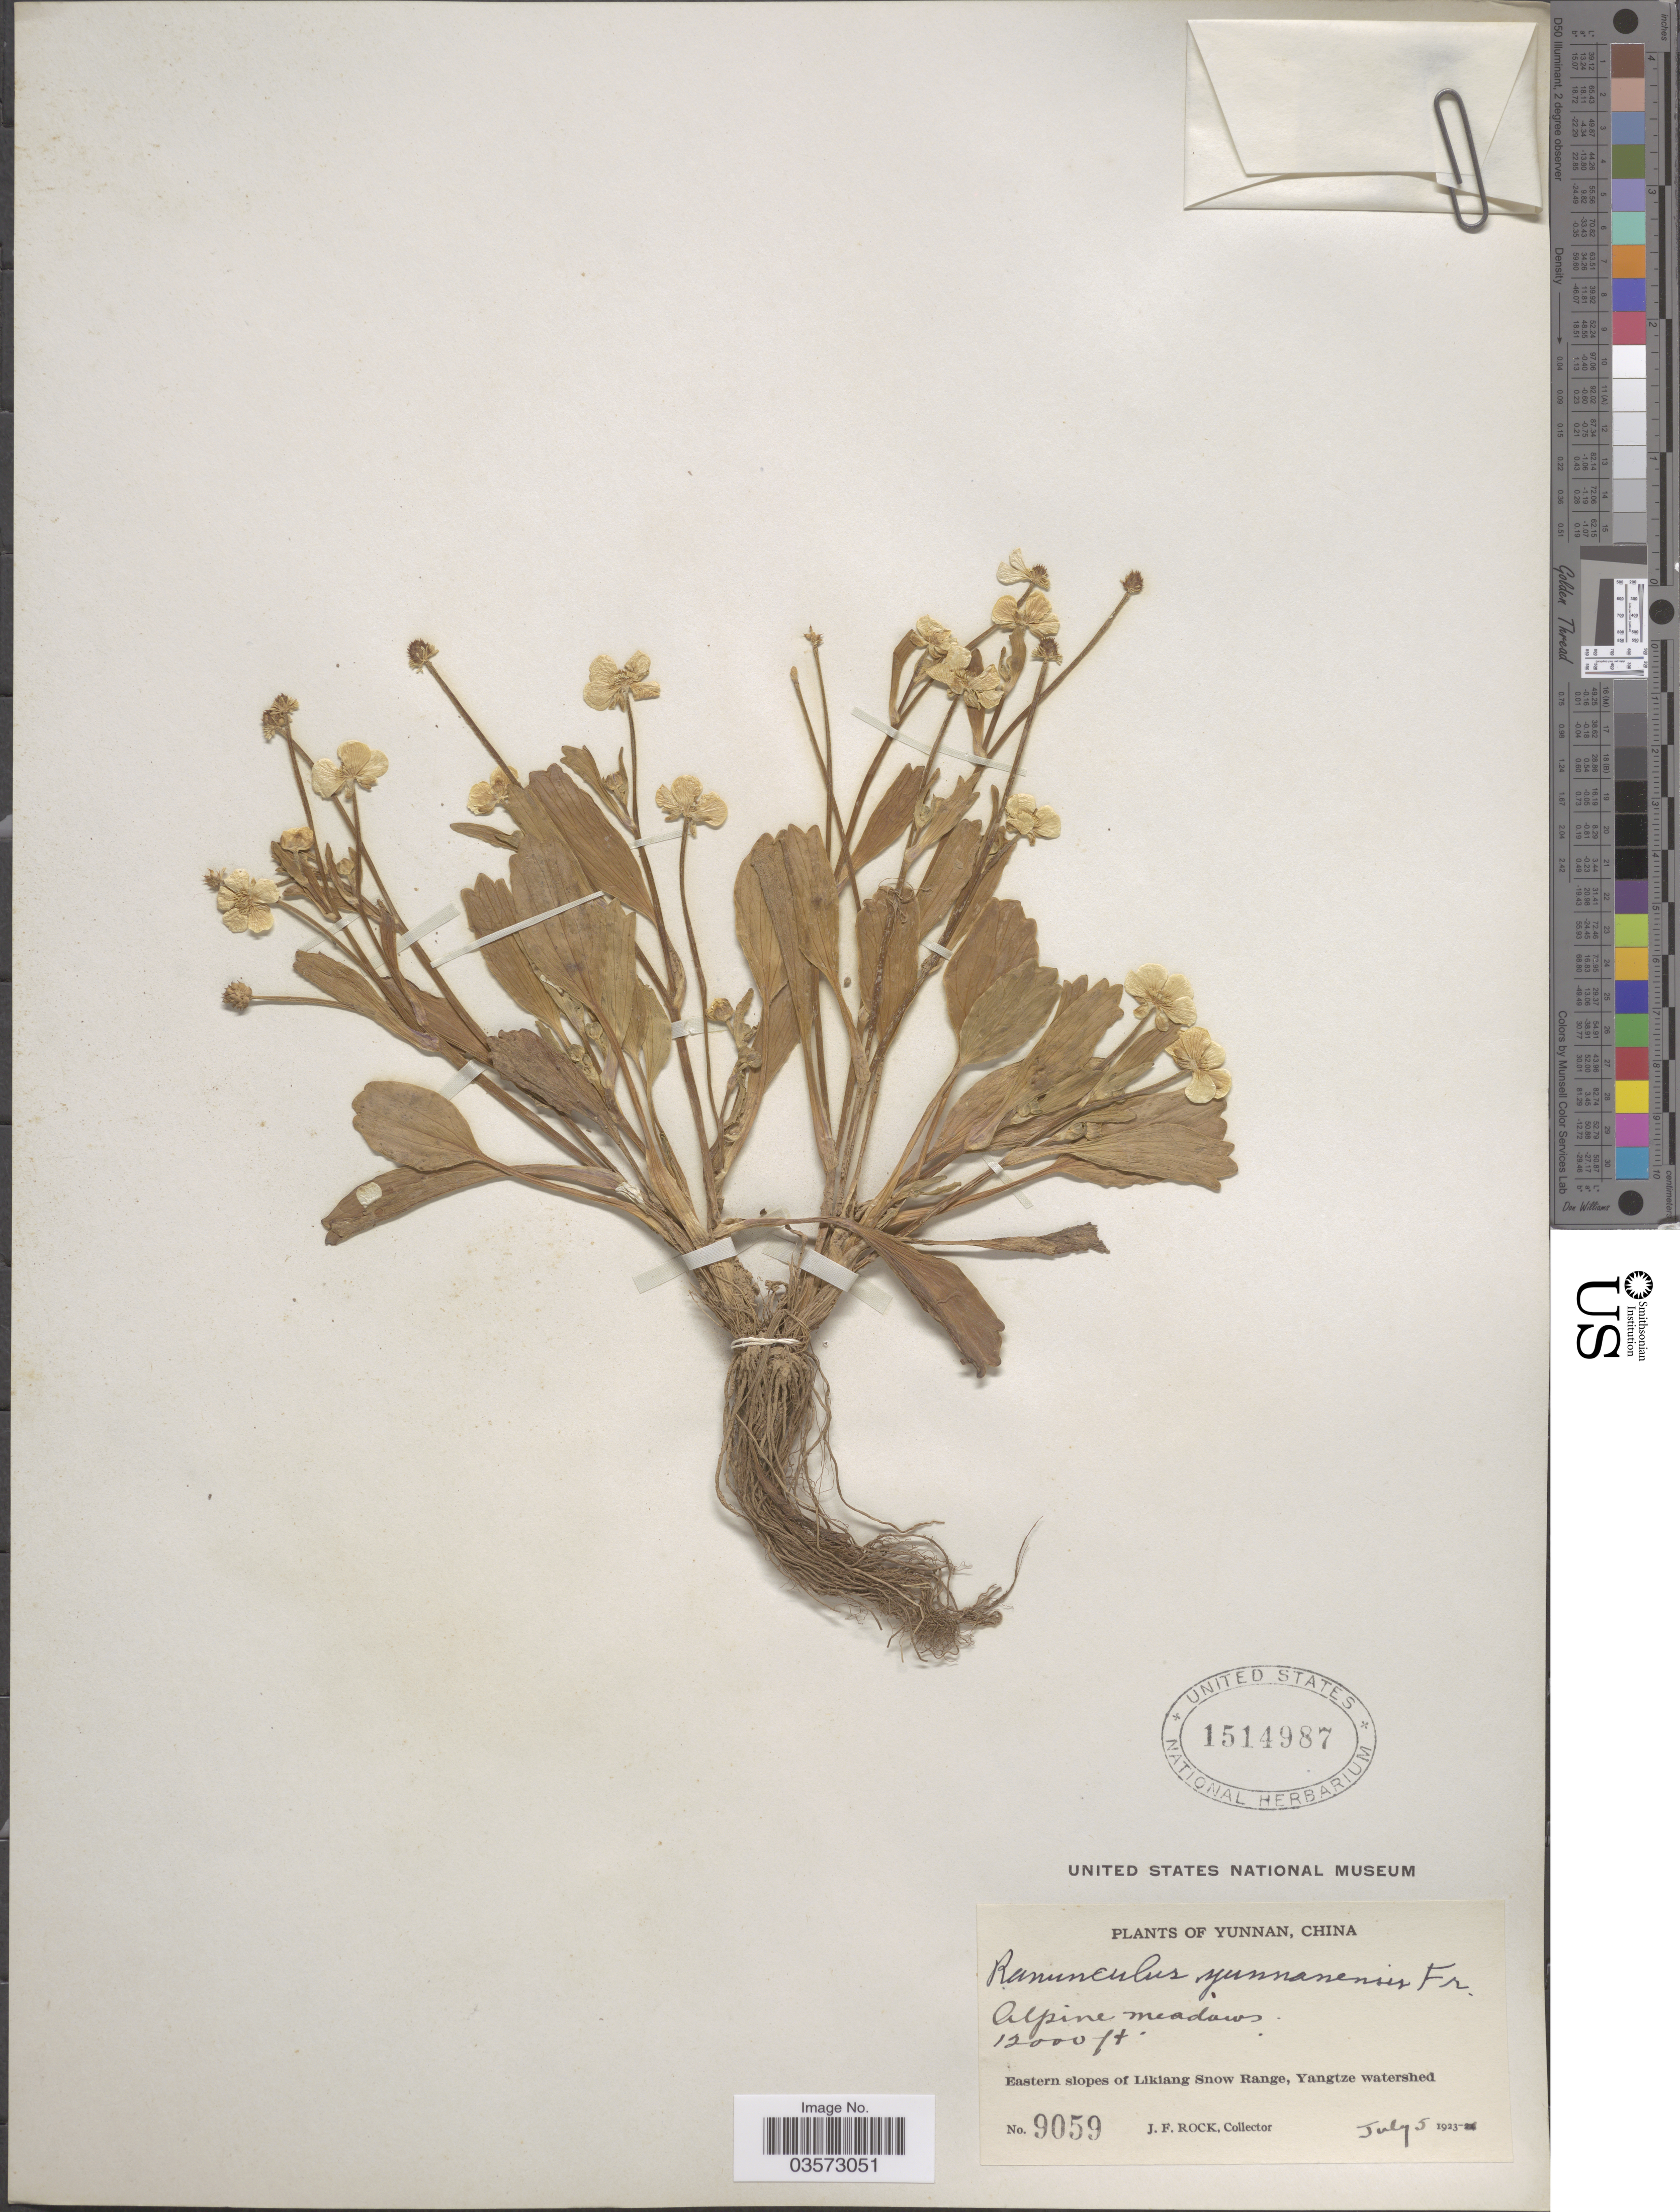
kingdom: Plantae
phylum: Tracheophyta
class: Magnoliopsida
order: Ranunculales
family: Ranunculaceae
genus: Ranunculus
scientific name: Ranunculus yunnanensis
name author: Franch.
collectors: J. Rock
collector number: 9059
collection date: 1923-07-05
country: China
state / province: Yunnan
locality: Alpine meadows. Eastern slopes of Likiang Snow Range, Yangtze watershed.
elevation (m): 3658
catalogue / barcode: US 1514987